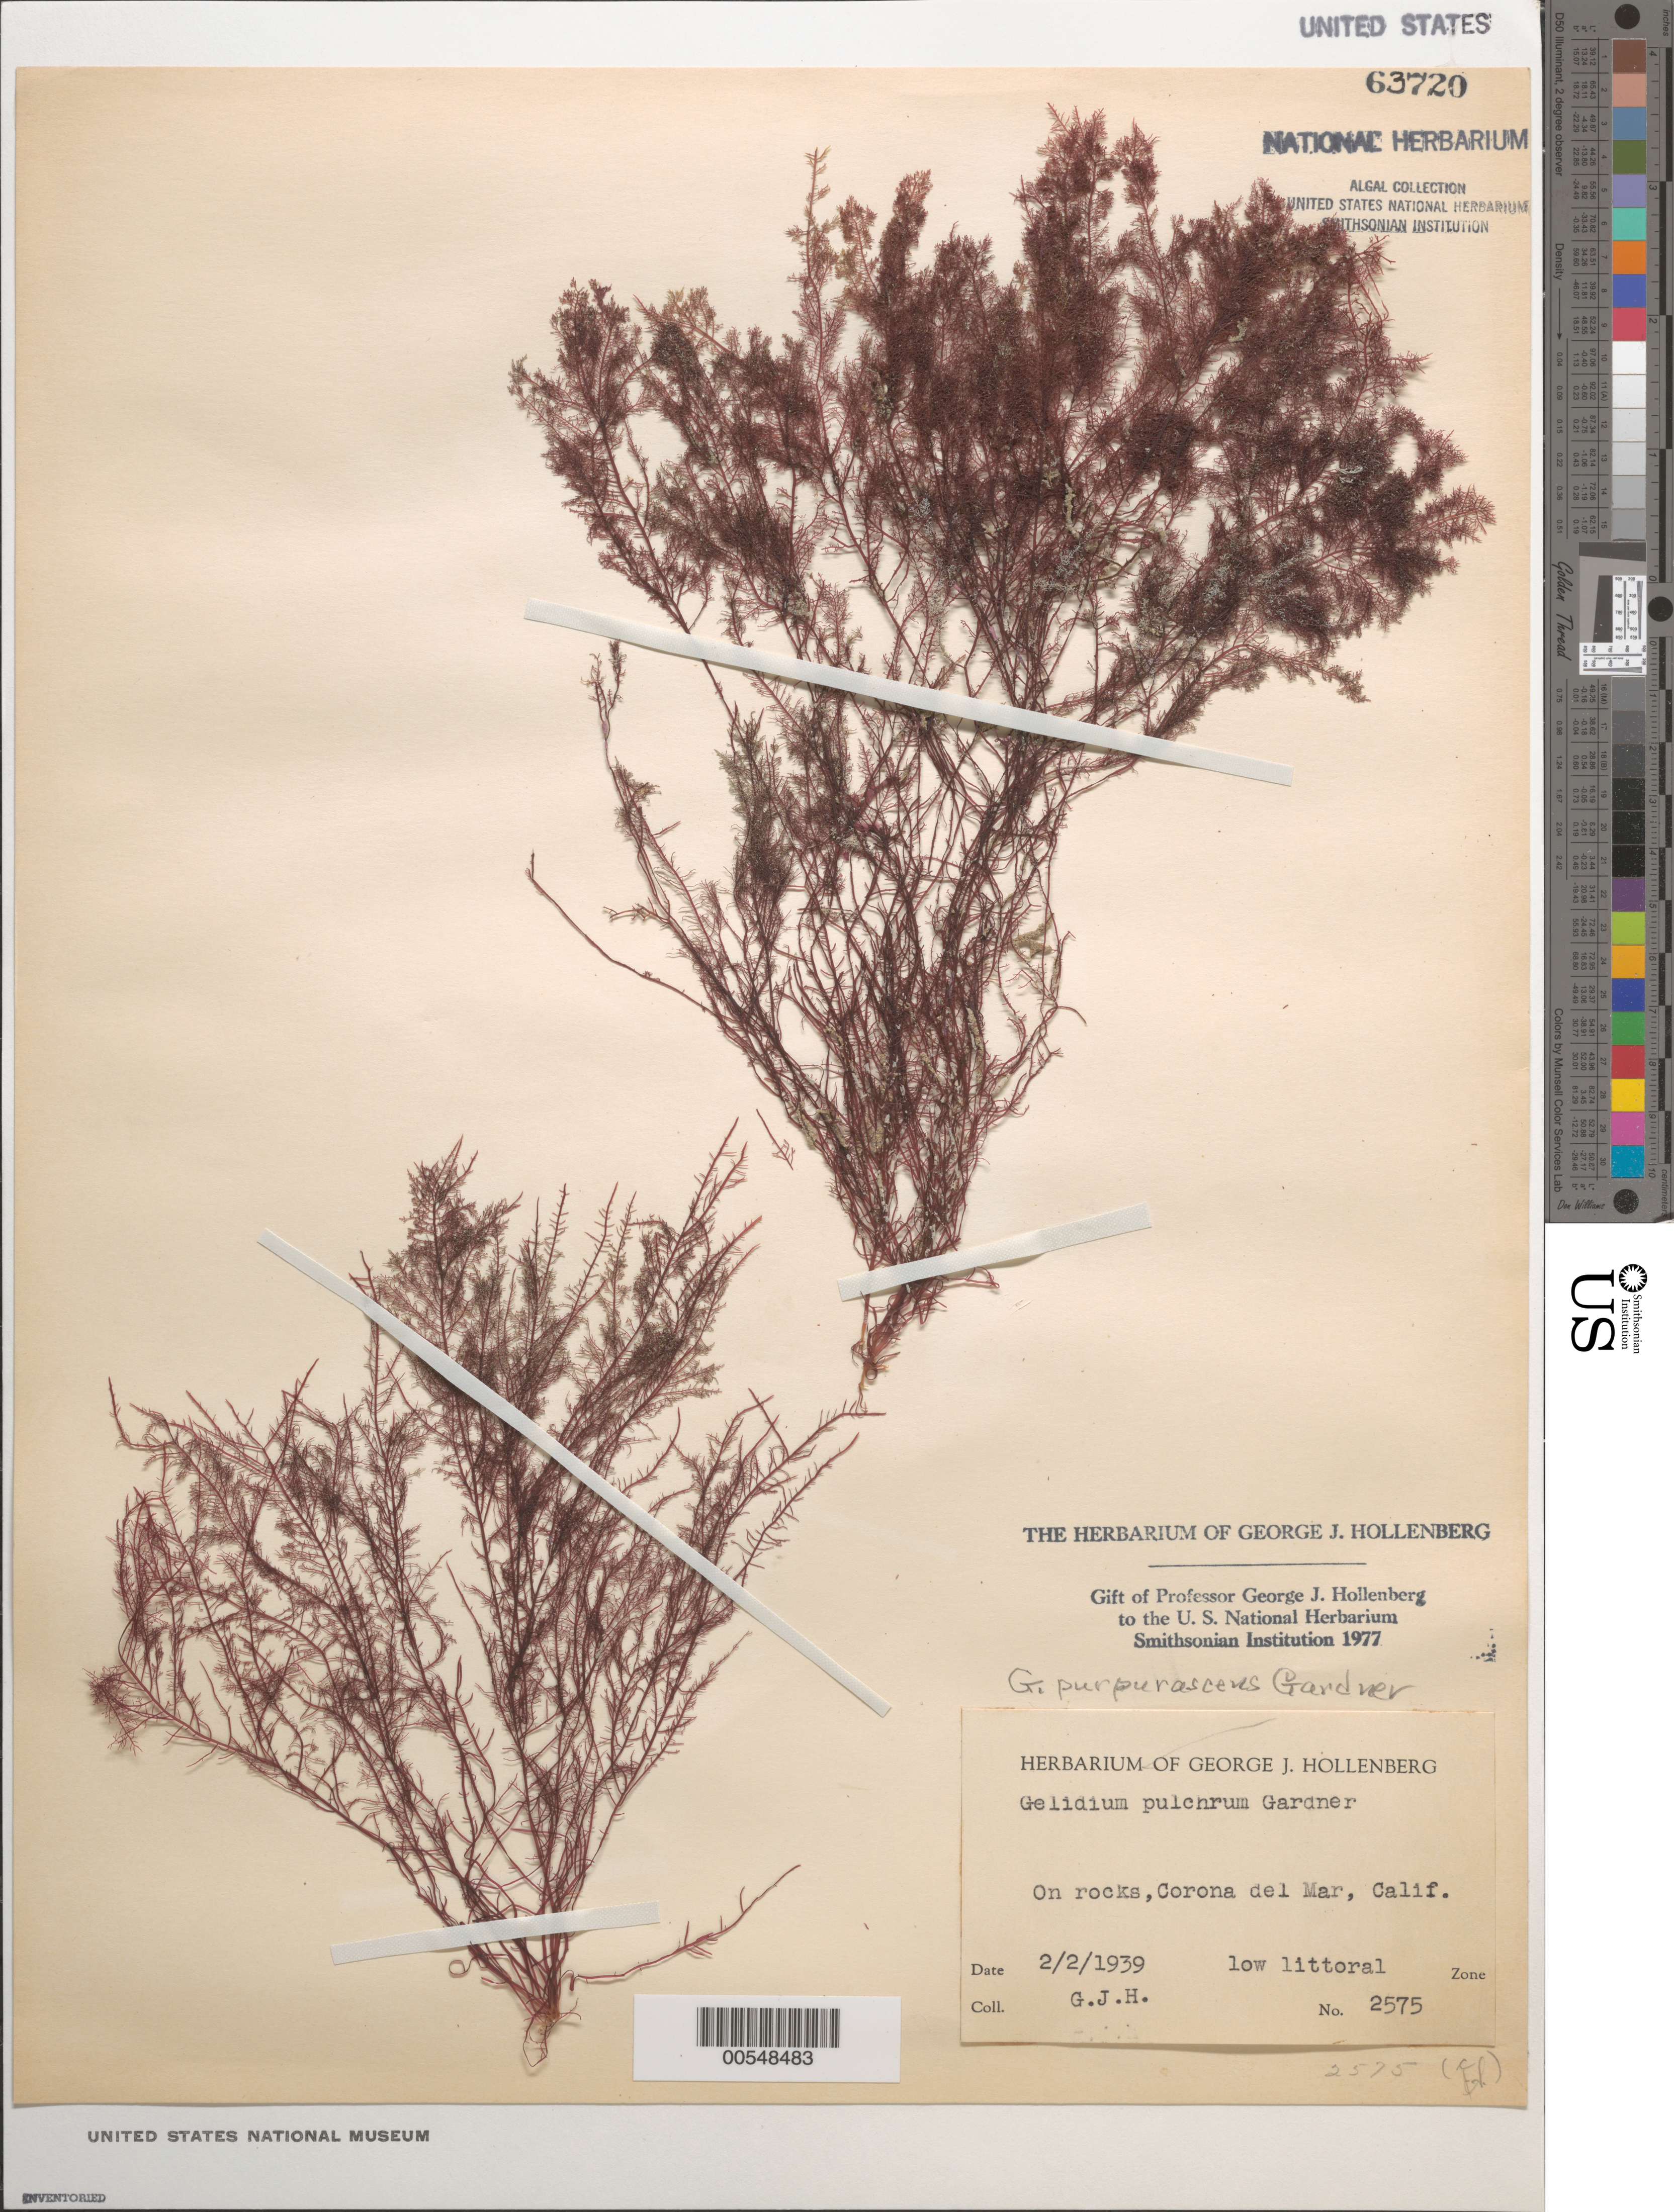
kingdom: Plantae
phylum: Rhodophyta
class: Florideophyceae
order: Gelidiales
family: Gelidiaceae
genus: Gelidium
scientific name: Gelidium purpurascens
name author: N.L. Gardner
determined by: Stewart, J.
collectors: G. Hollenberg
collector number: GJH 2575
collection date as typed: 02 Feb 1939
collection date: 1939-02-02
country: United States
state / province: California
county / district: Orange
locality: Corona del Mar, ocean end of Poppy Avenue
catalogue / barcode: US 63720